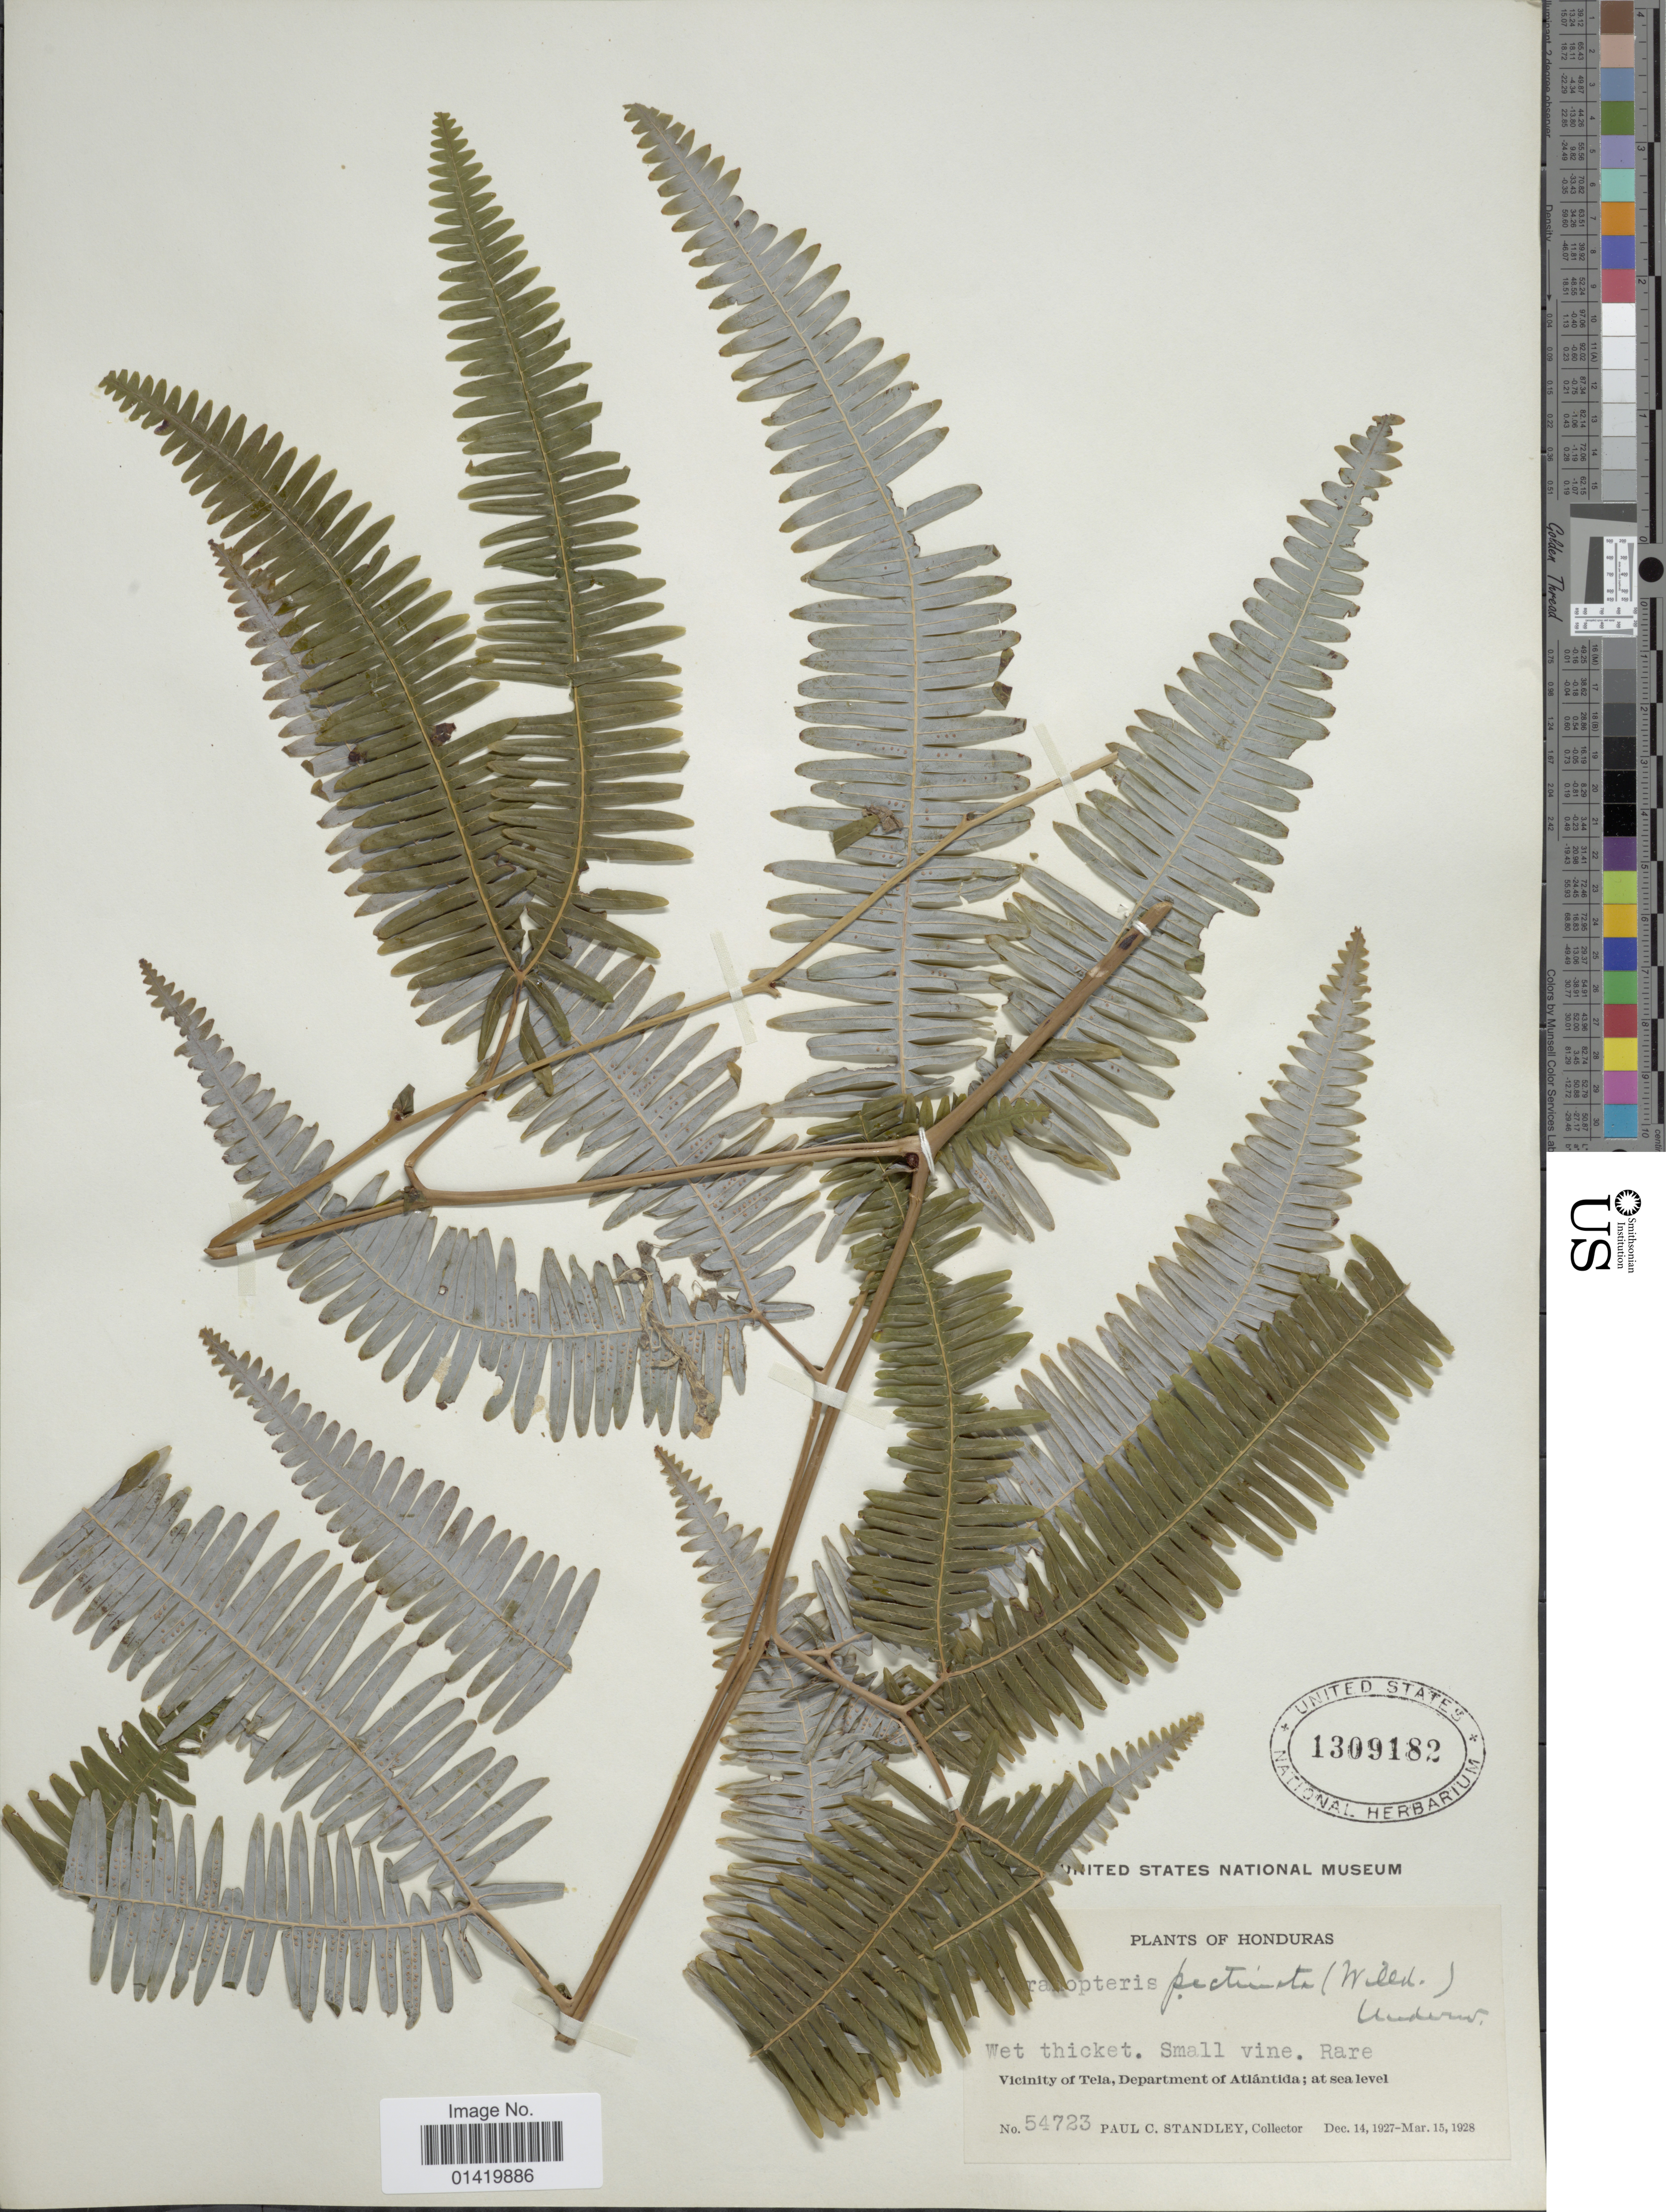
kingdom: Plantae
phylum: Tracheophyta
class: Polypodiopsida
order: Gleicheniales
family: Gleicheniaceae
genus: Gleichenella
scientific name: Gleichenella pectinata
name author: (Willd.) Ching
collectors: P. C. Standley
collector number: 54723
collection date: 1927-12-14/1928-03-15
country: Honduras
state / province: Atlántida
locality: Vicinity of Tela,Department of Atlantida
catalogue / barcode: US 1309182